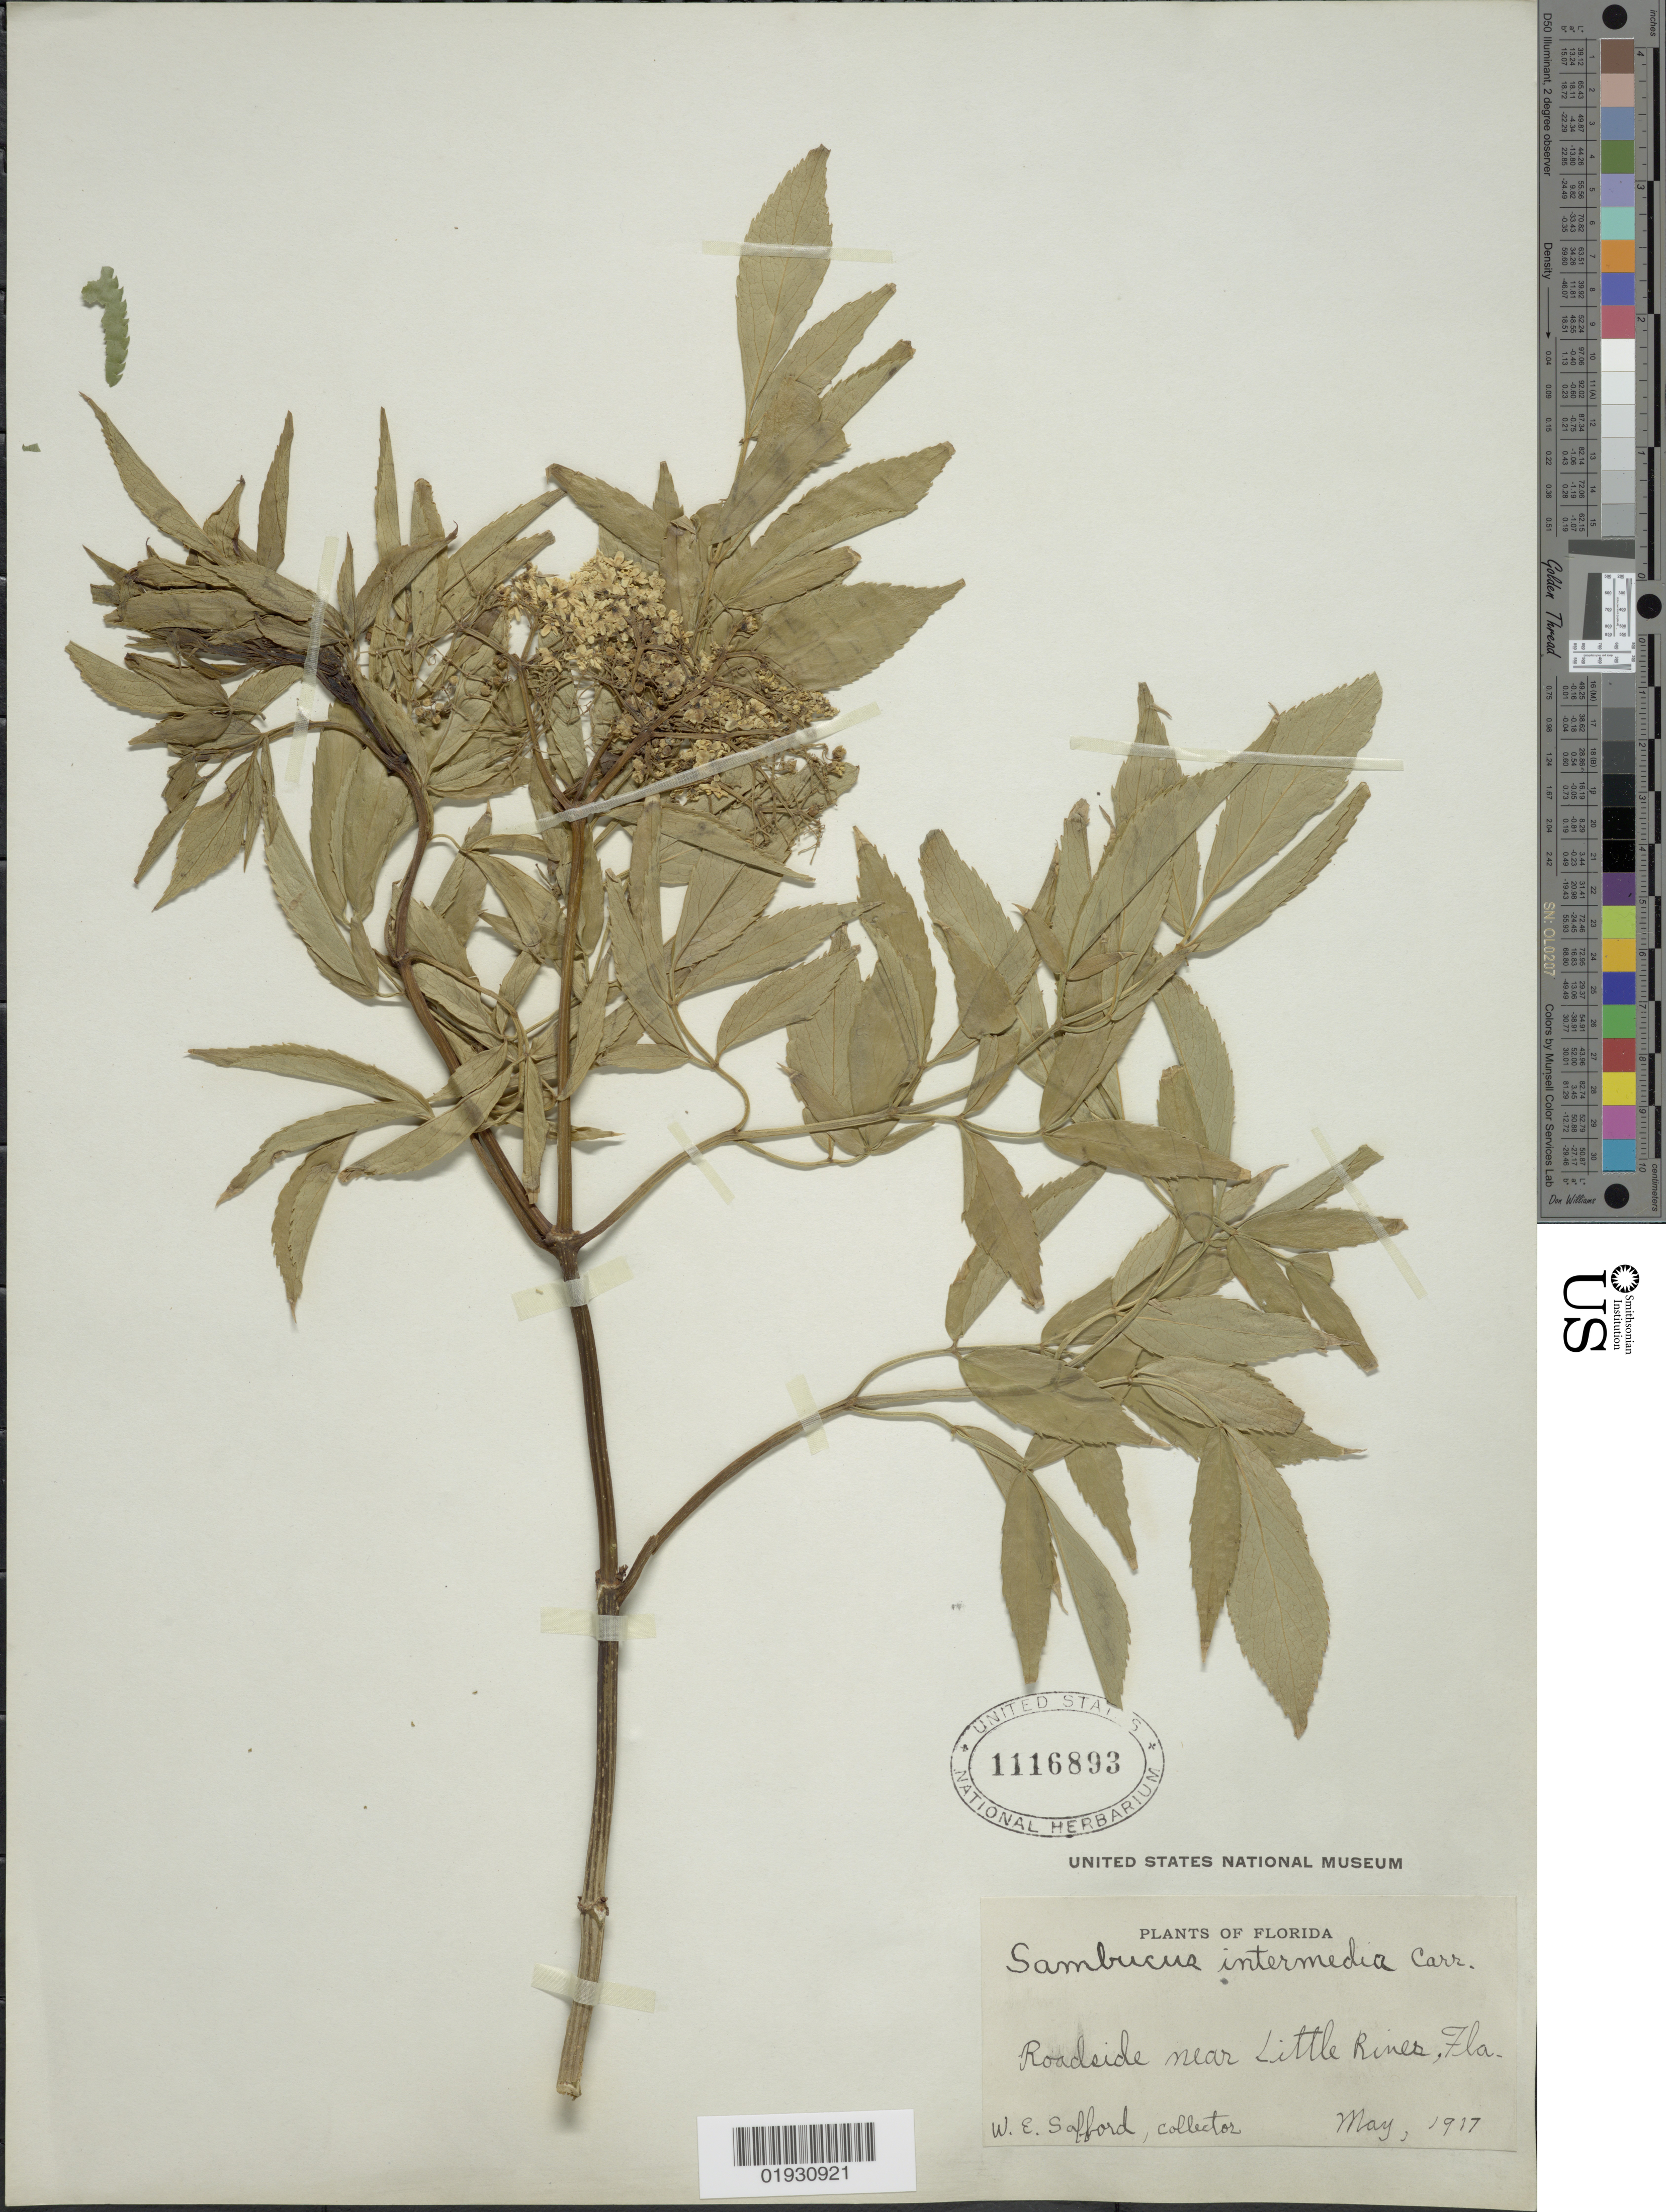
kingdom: Plantae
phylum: Tracheophyta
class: Magnoliopsida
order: Dipsacales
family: Viburnaceae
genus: Sambucus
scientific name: Sambucus intermedia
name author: Carrière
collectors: W. E. Safford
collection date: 1917-05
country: United States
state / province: Florida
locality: Roadside near Little River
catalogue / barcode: US 1116893